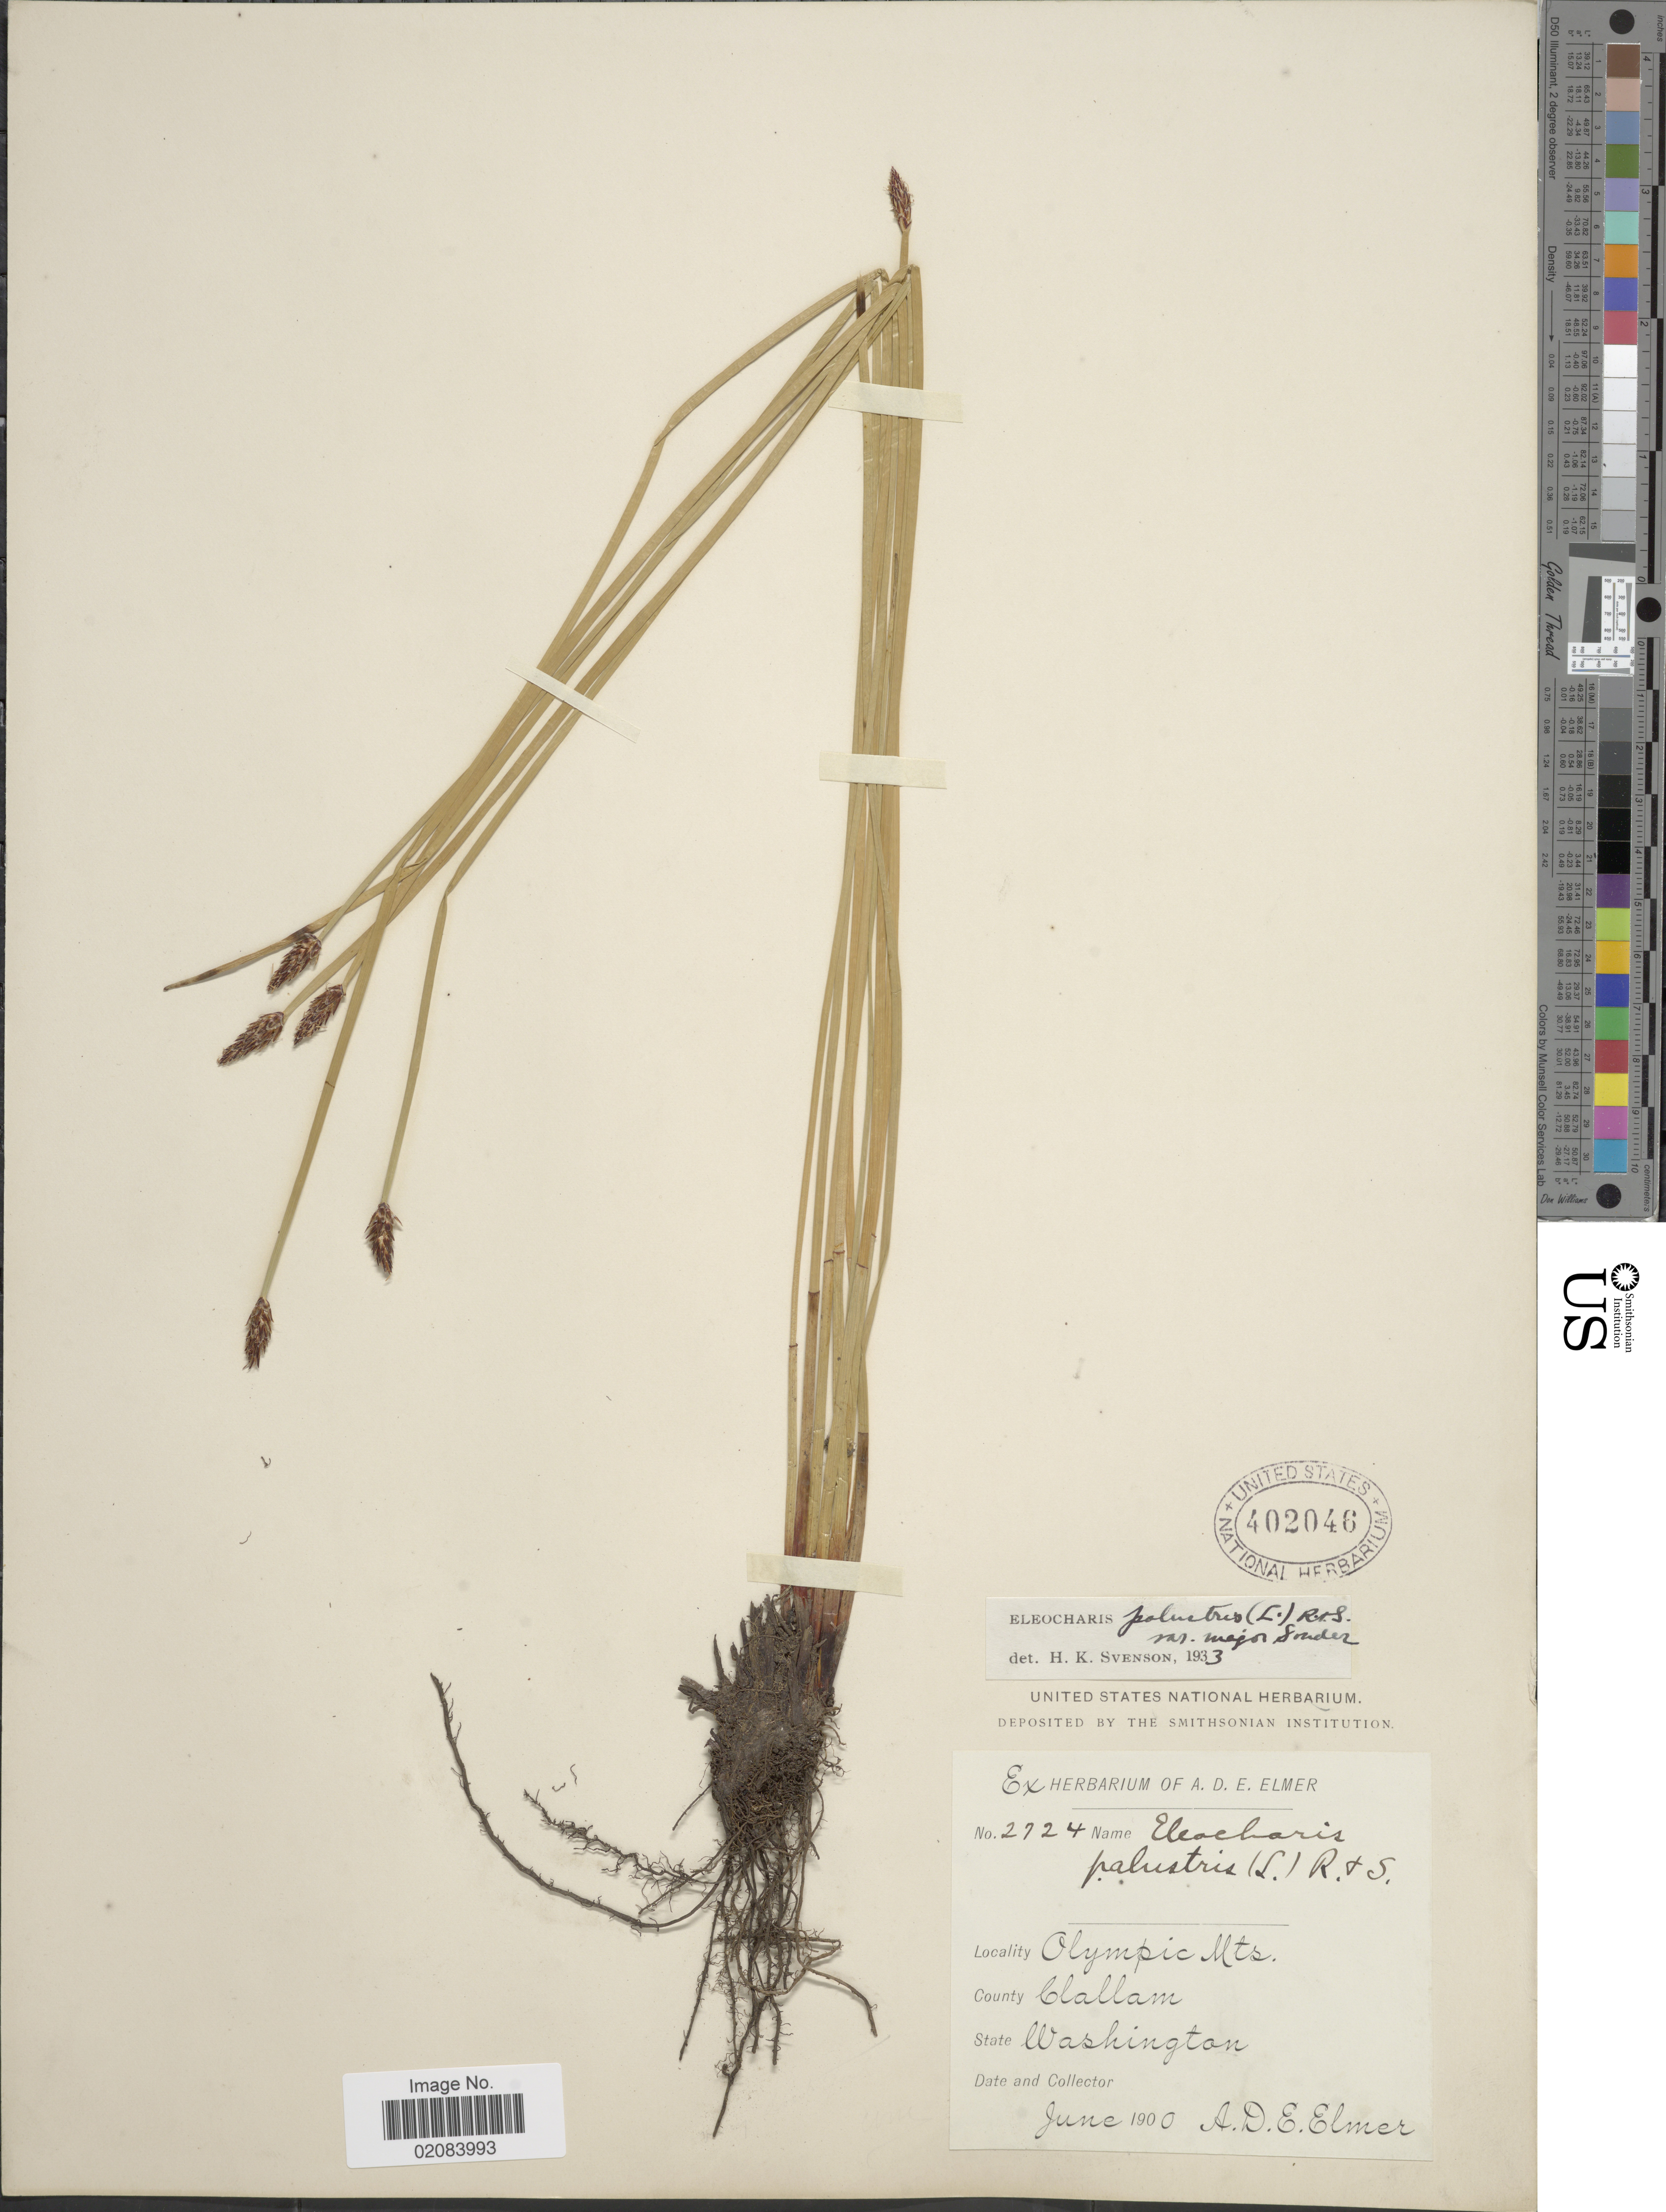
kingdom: Plantae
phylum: Tracheophyta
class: Liliopsida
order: Poales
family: Cyperaceae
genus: Eleocharis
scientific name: Eleocharis palustris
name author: (L.) Roem. & Schult.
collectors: A. D. E. Elmer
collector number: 2724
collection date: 1900-06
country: United States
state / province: Washington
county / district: Clallam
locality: Olympic Mts, County Clallam. State Washington.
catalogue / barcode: US 402046